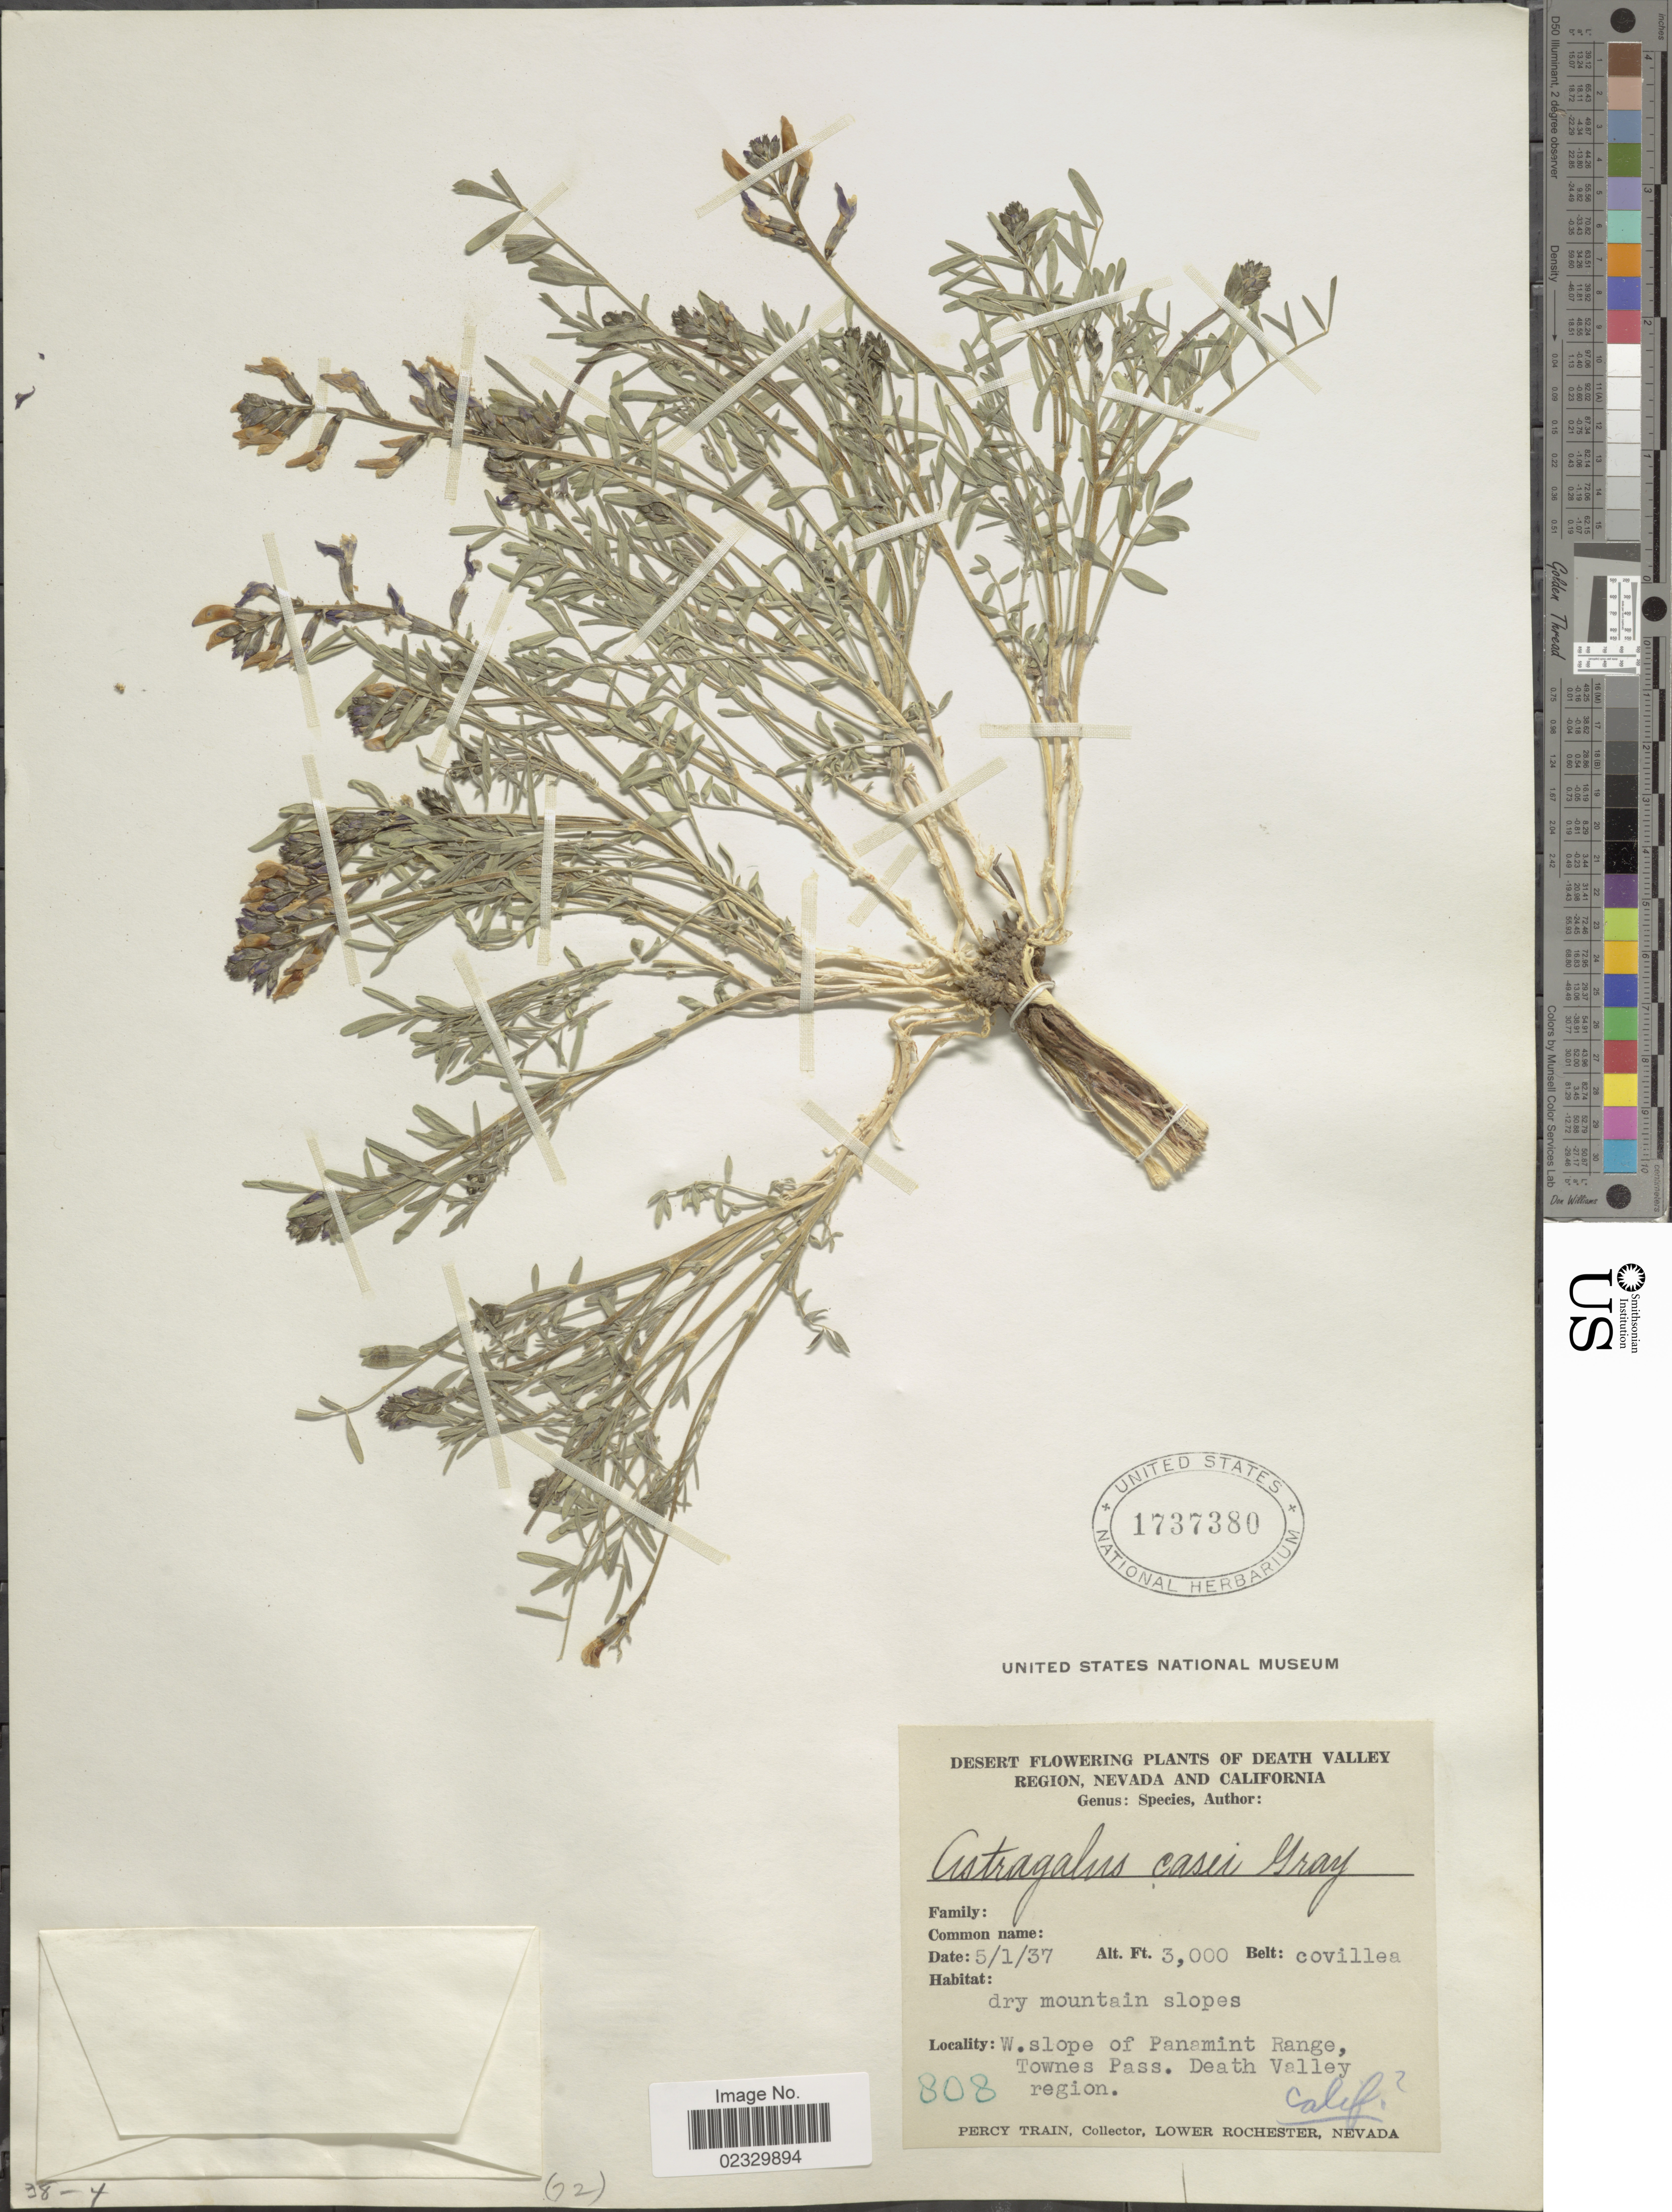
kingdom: Plantae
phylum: Tracheophyta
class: Magnoliopsida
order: Fabales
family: Fabaceae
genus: Astragalus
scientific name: Astragalus casei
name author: A. Gray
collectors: P. Train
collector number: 808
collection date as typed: Transcribed d/m/y: 5/1/37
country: United States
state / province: California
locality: Death Valley Region, Nevada and California. W. slope of Panamint Range, Townes Pass. Death Valley Region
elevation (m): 914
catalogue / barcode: US 1737380